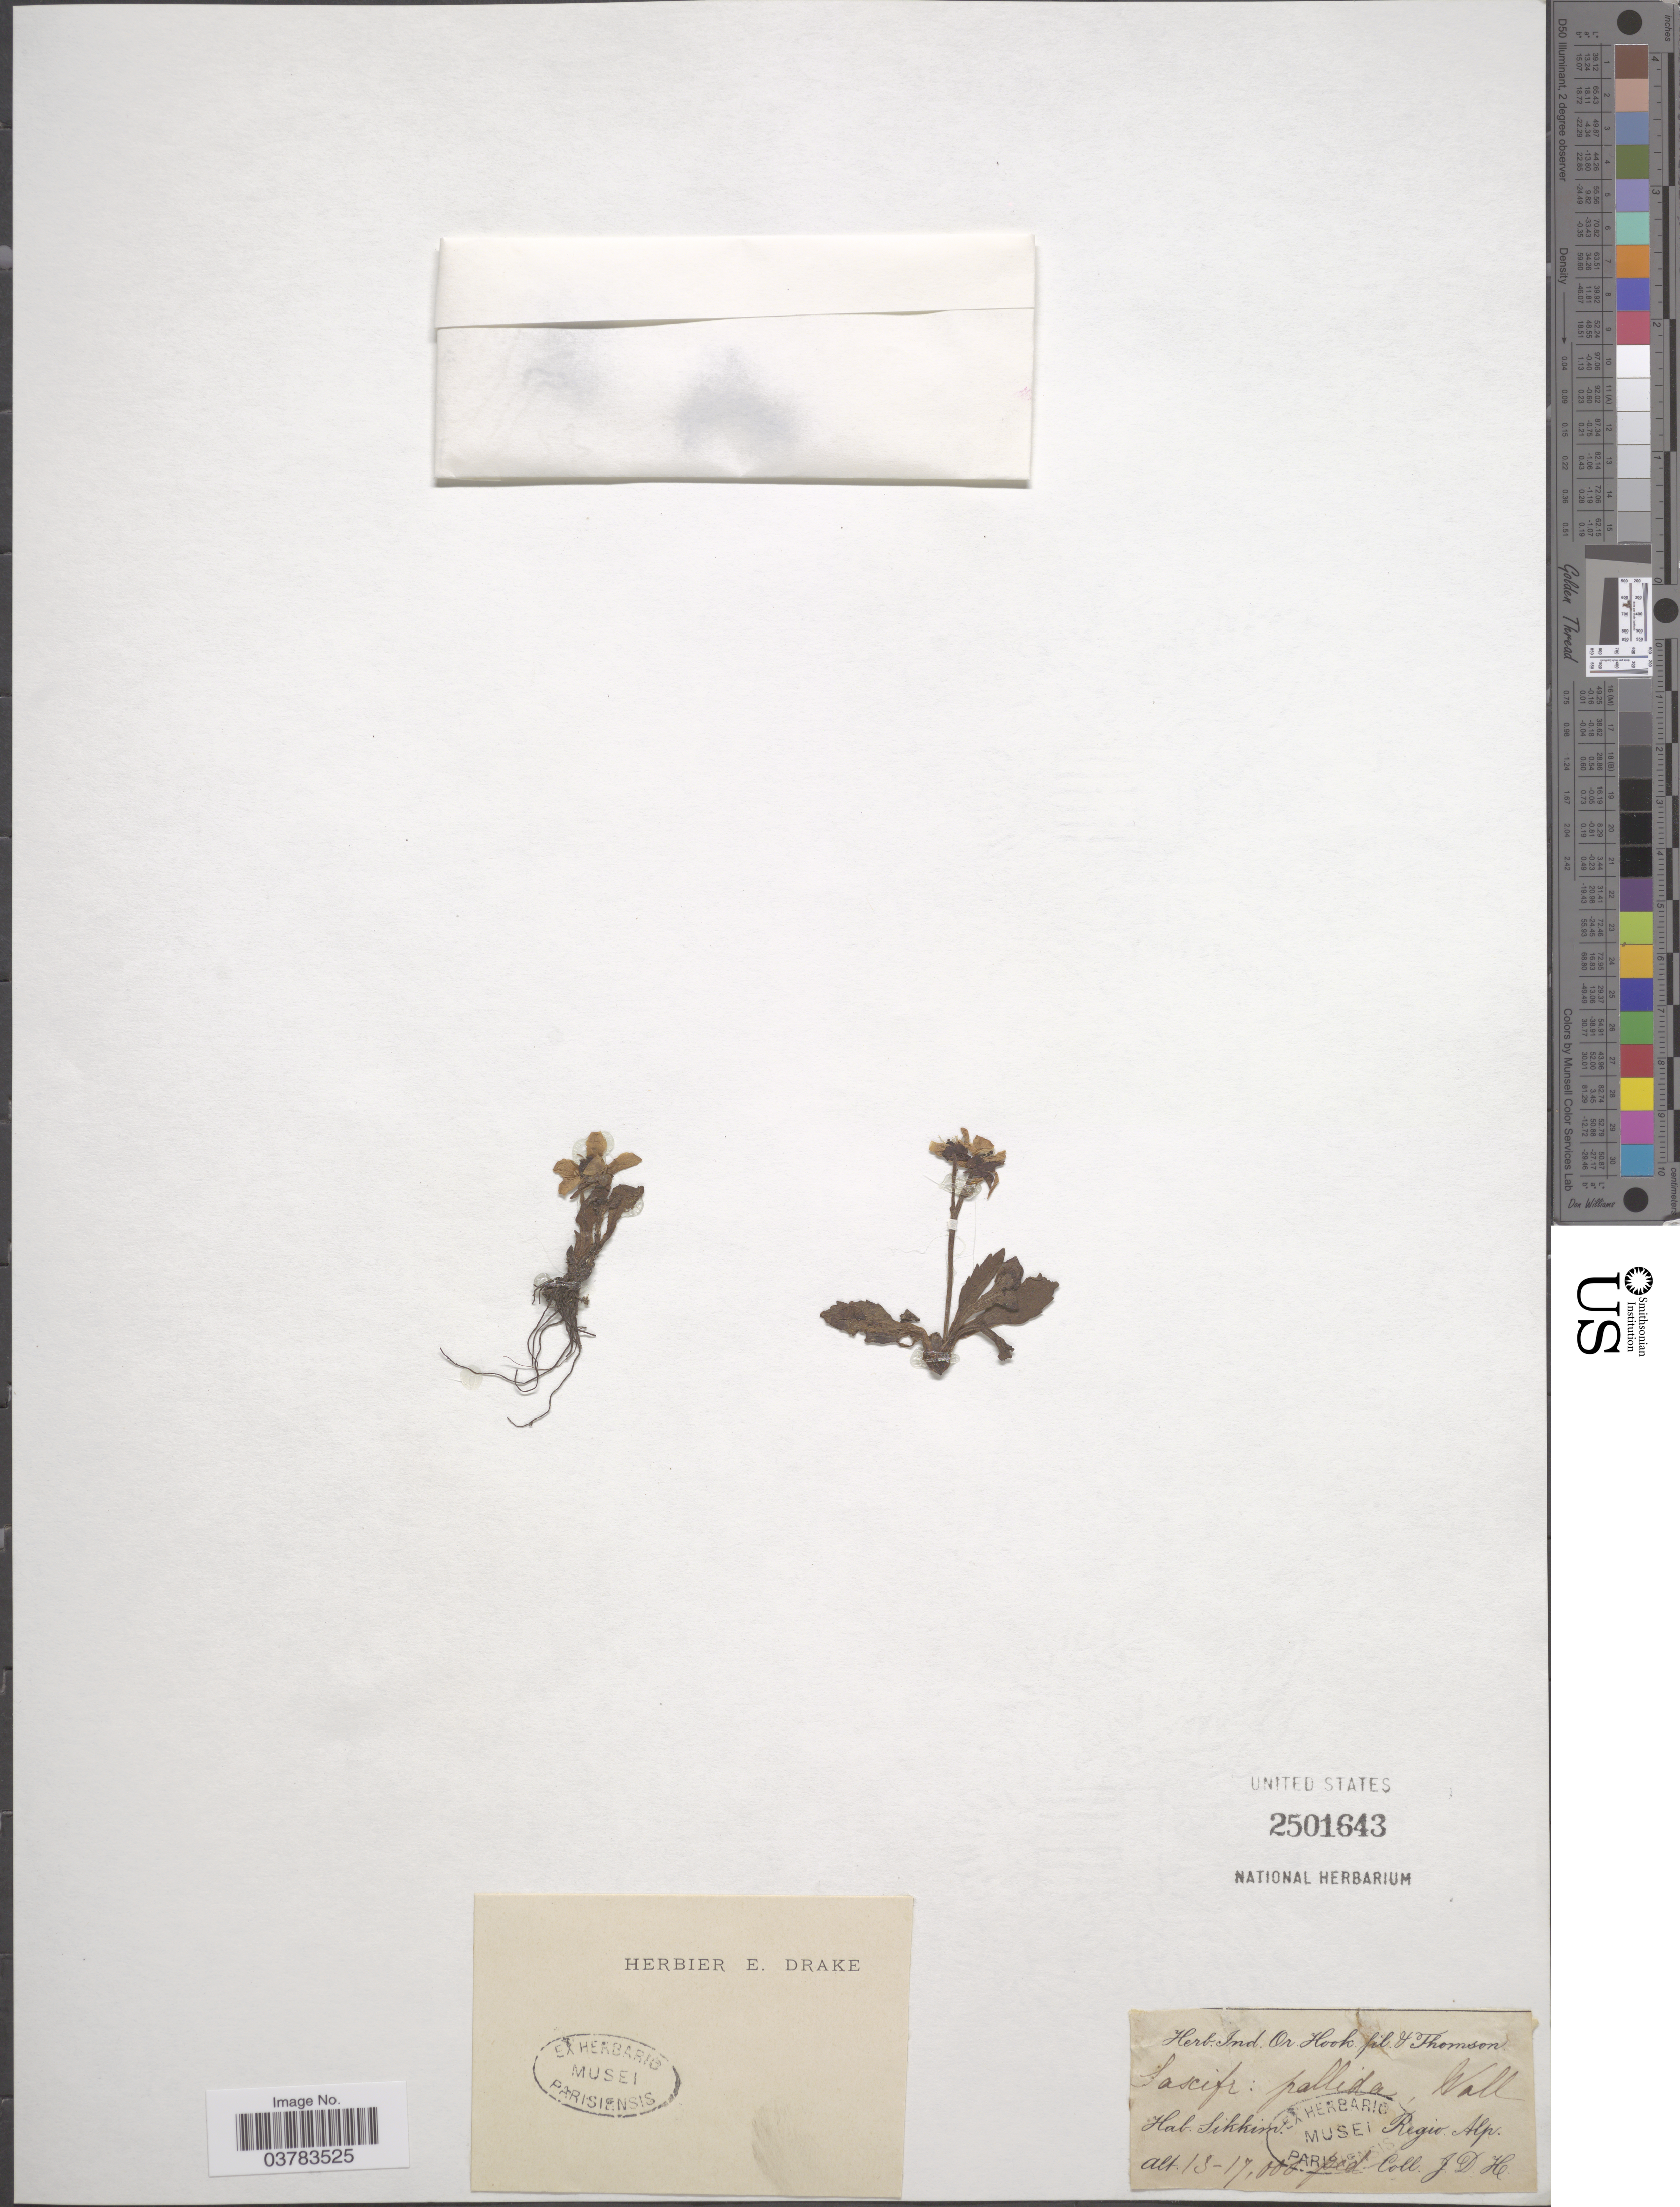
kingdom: Plantae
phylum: Tracheophyta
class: Magnoliopsida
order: Saxifragales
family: Saxifragaceae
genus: Micranthes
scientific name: Micranthes pallida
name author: (Wall. ex Ser.) Losinsk.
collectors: J. D. Hooker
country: India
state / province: Sikkim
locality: Regio Alp.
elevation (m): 3962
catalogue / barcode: US 2501643